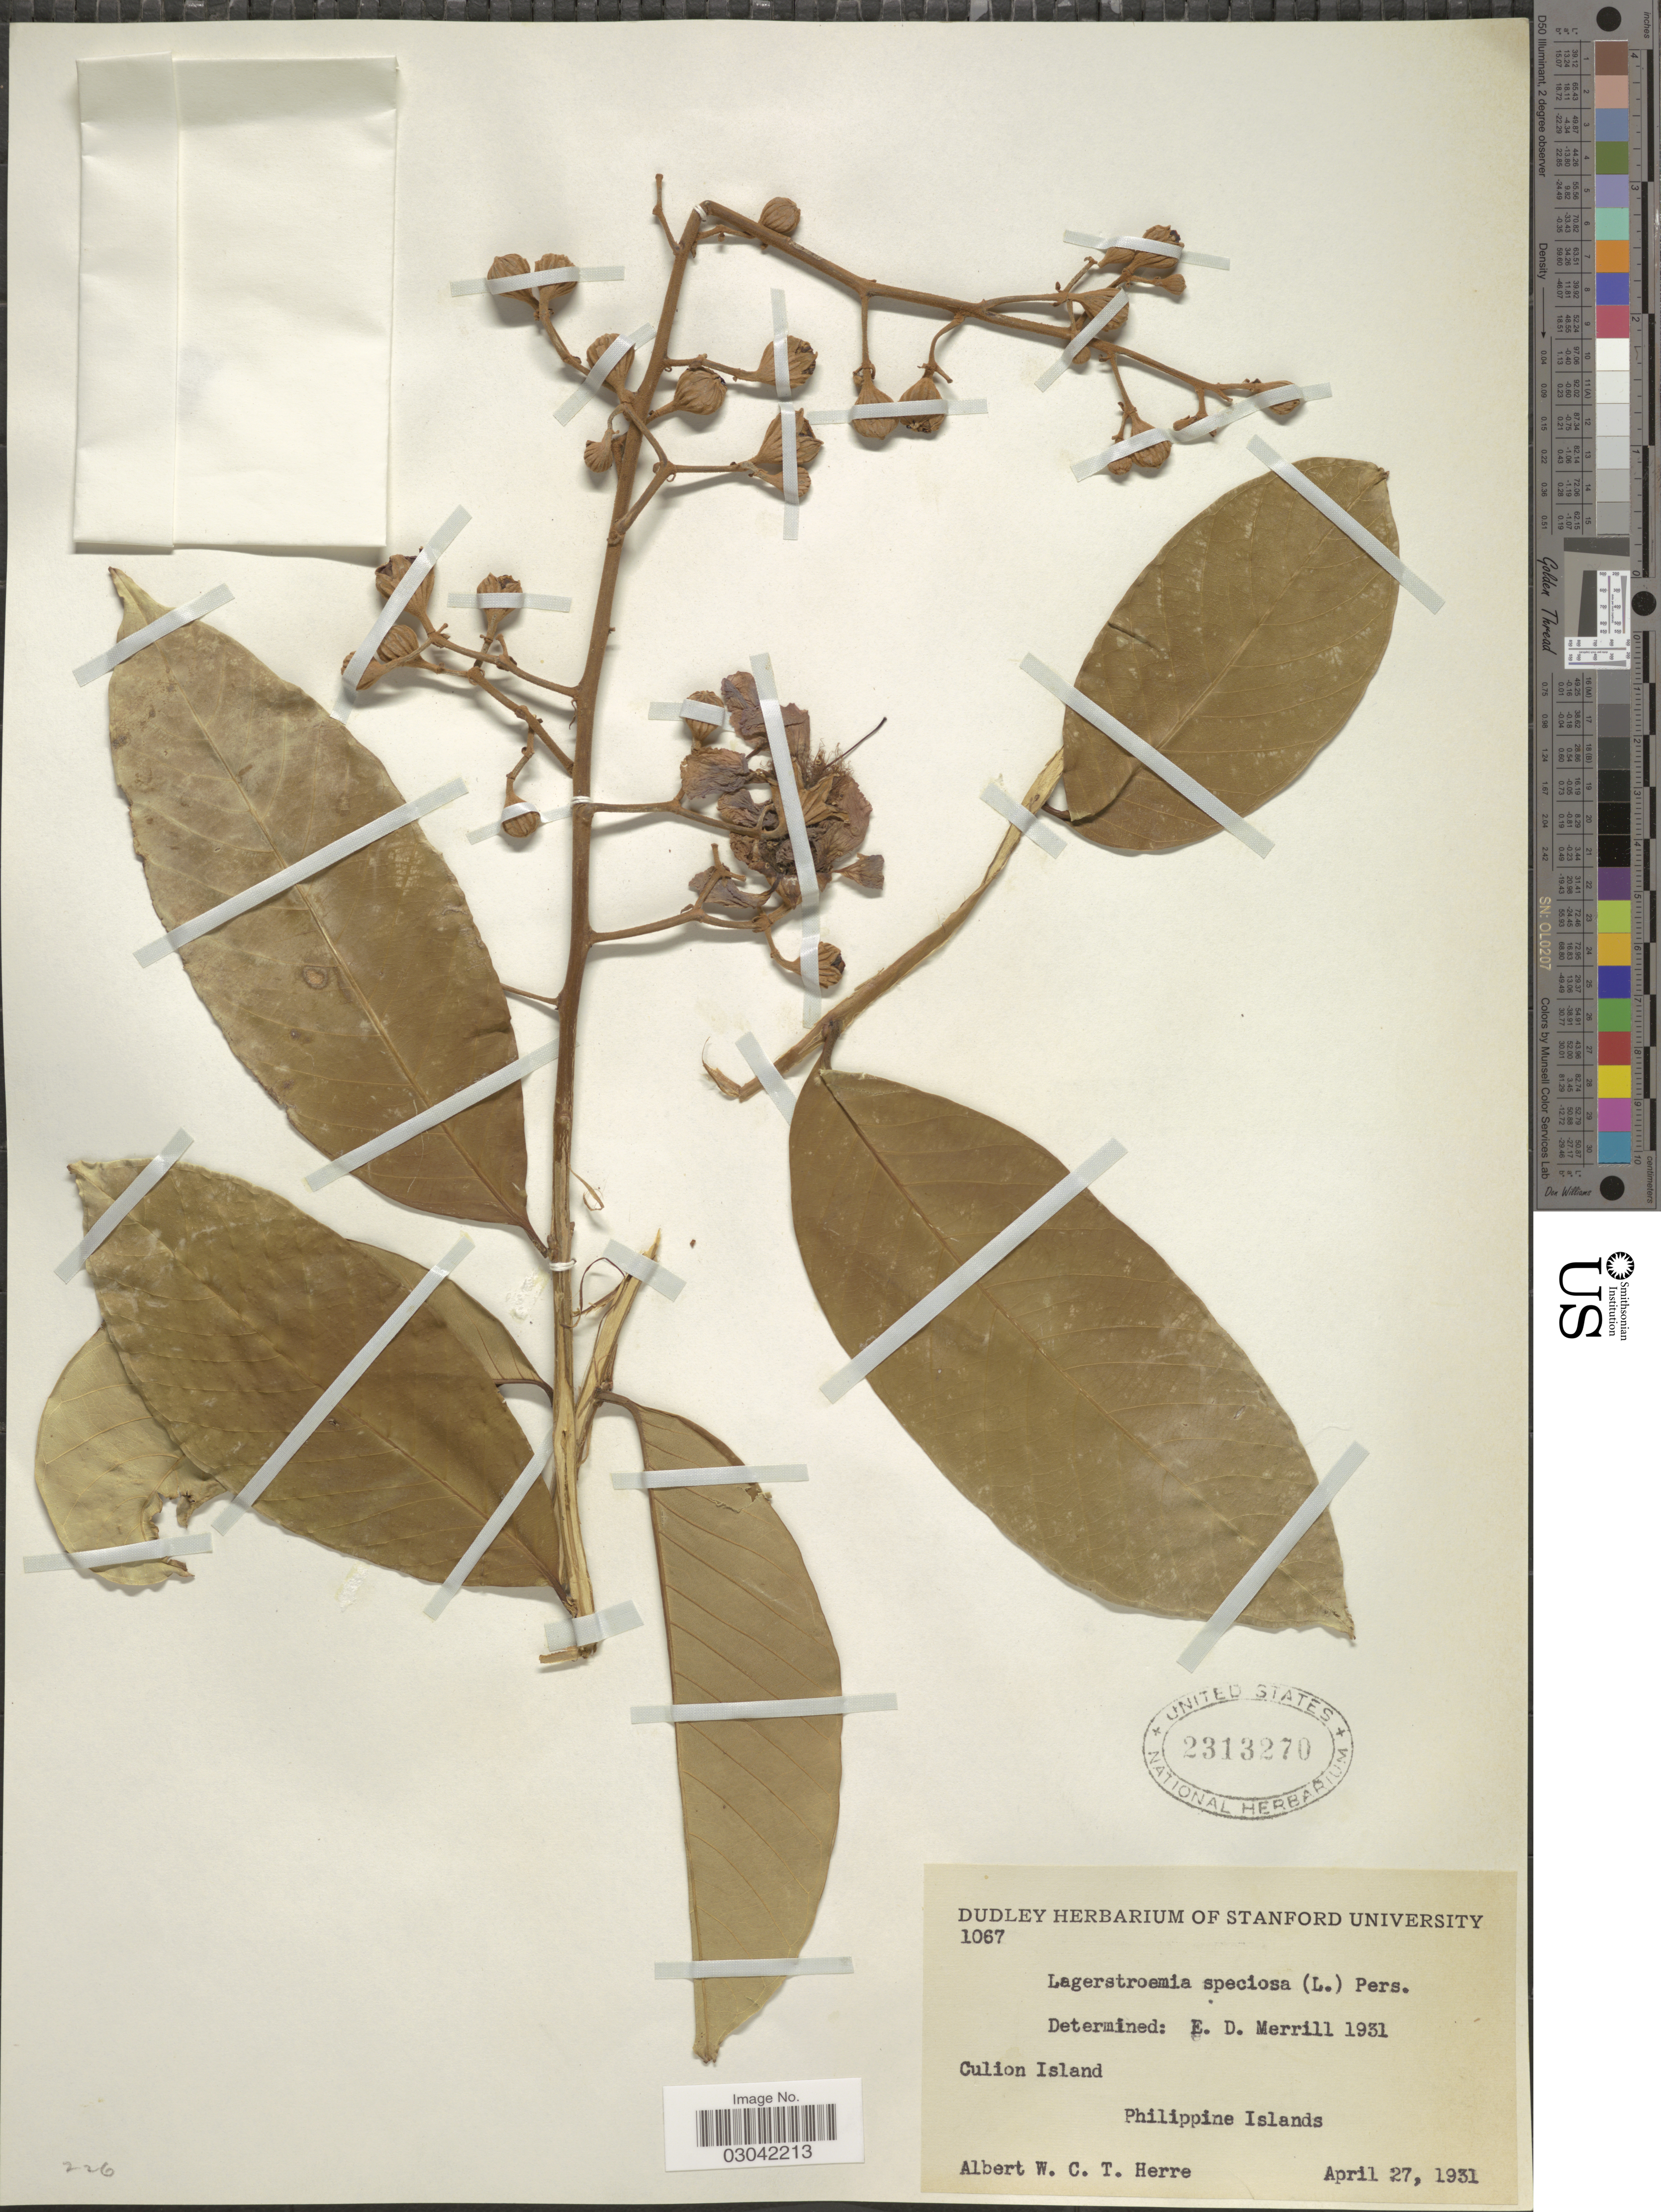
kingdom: Plantae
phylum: Tracheophyta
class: Magnoliopsida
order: Myrtales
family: Lythraceae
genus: Lagerstroemia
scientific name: Lagerstroemia speciosa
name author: (L.) Pers.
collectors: A. W. Herre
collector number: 1067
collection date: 1931-04-27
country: Philippines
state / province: Mimaropa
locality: Culion Island.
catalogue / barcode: US 2313270